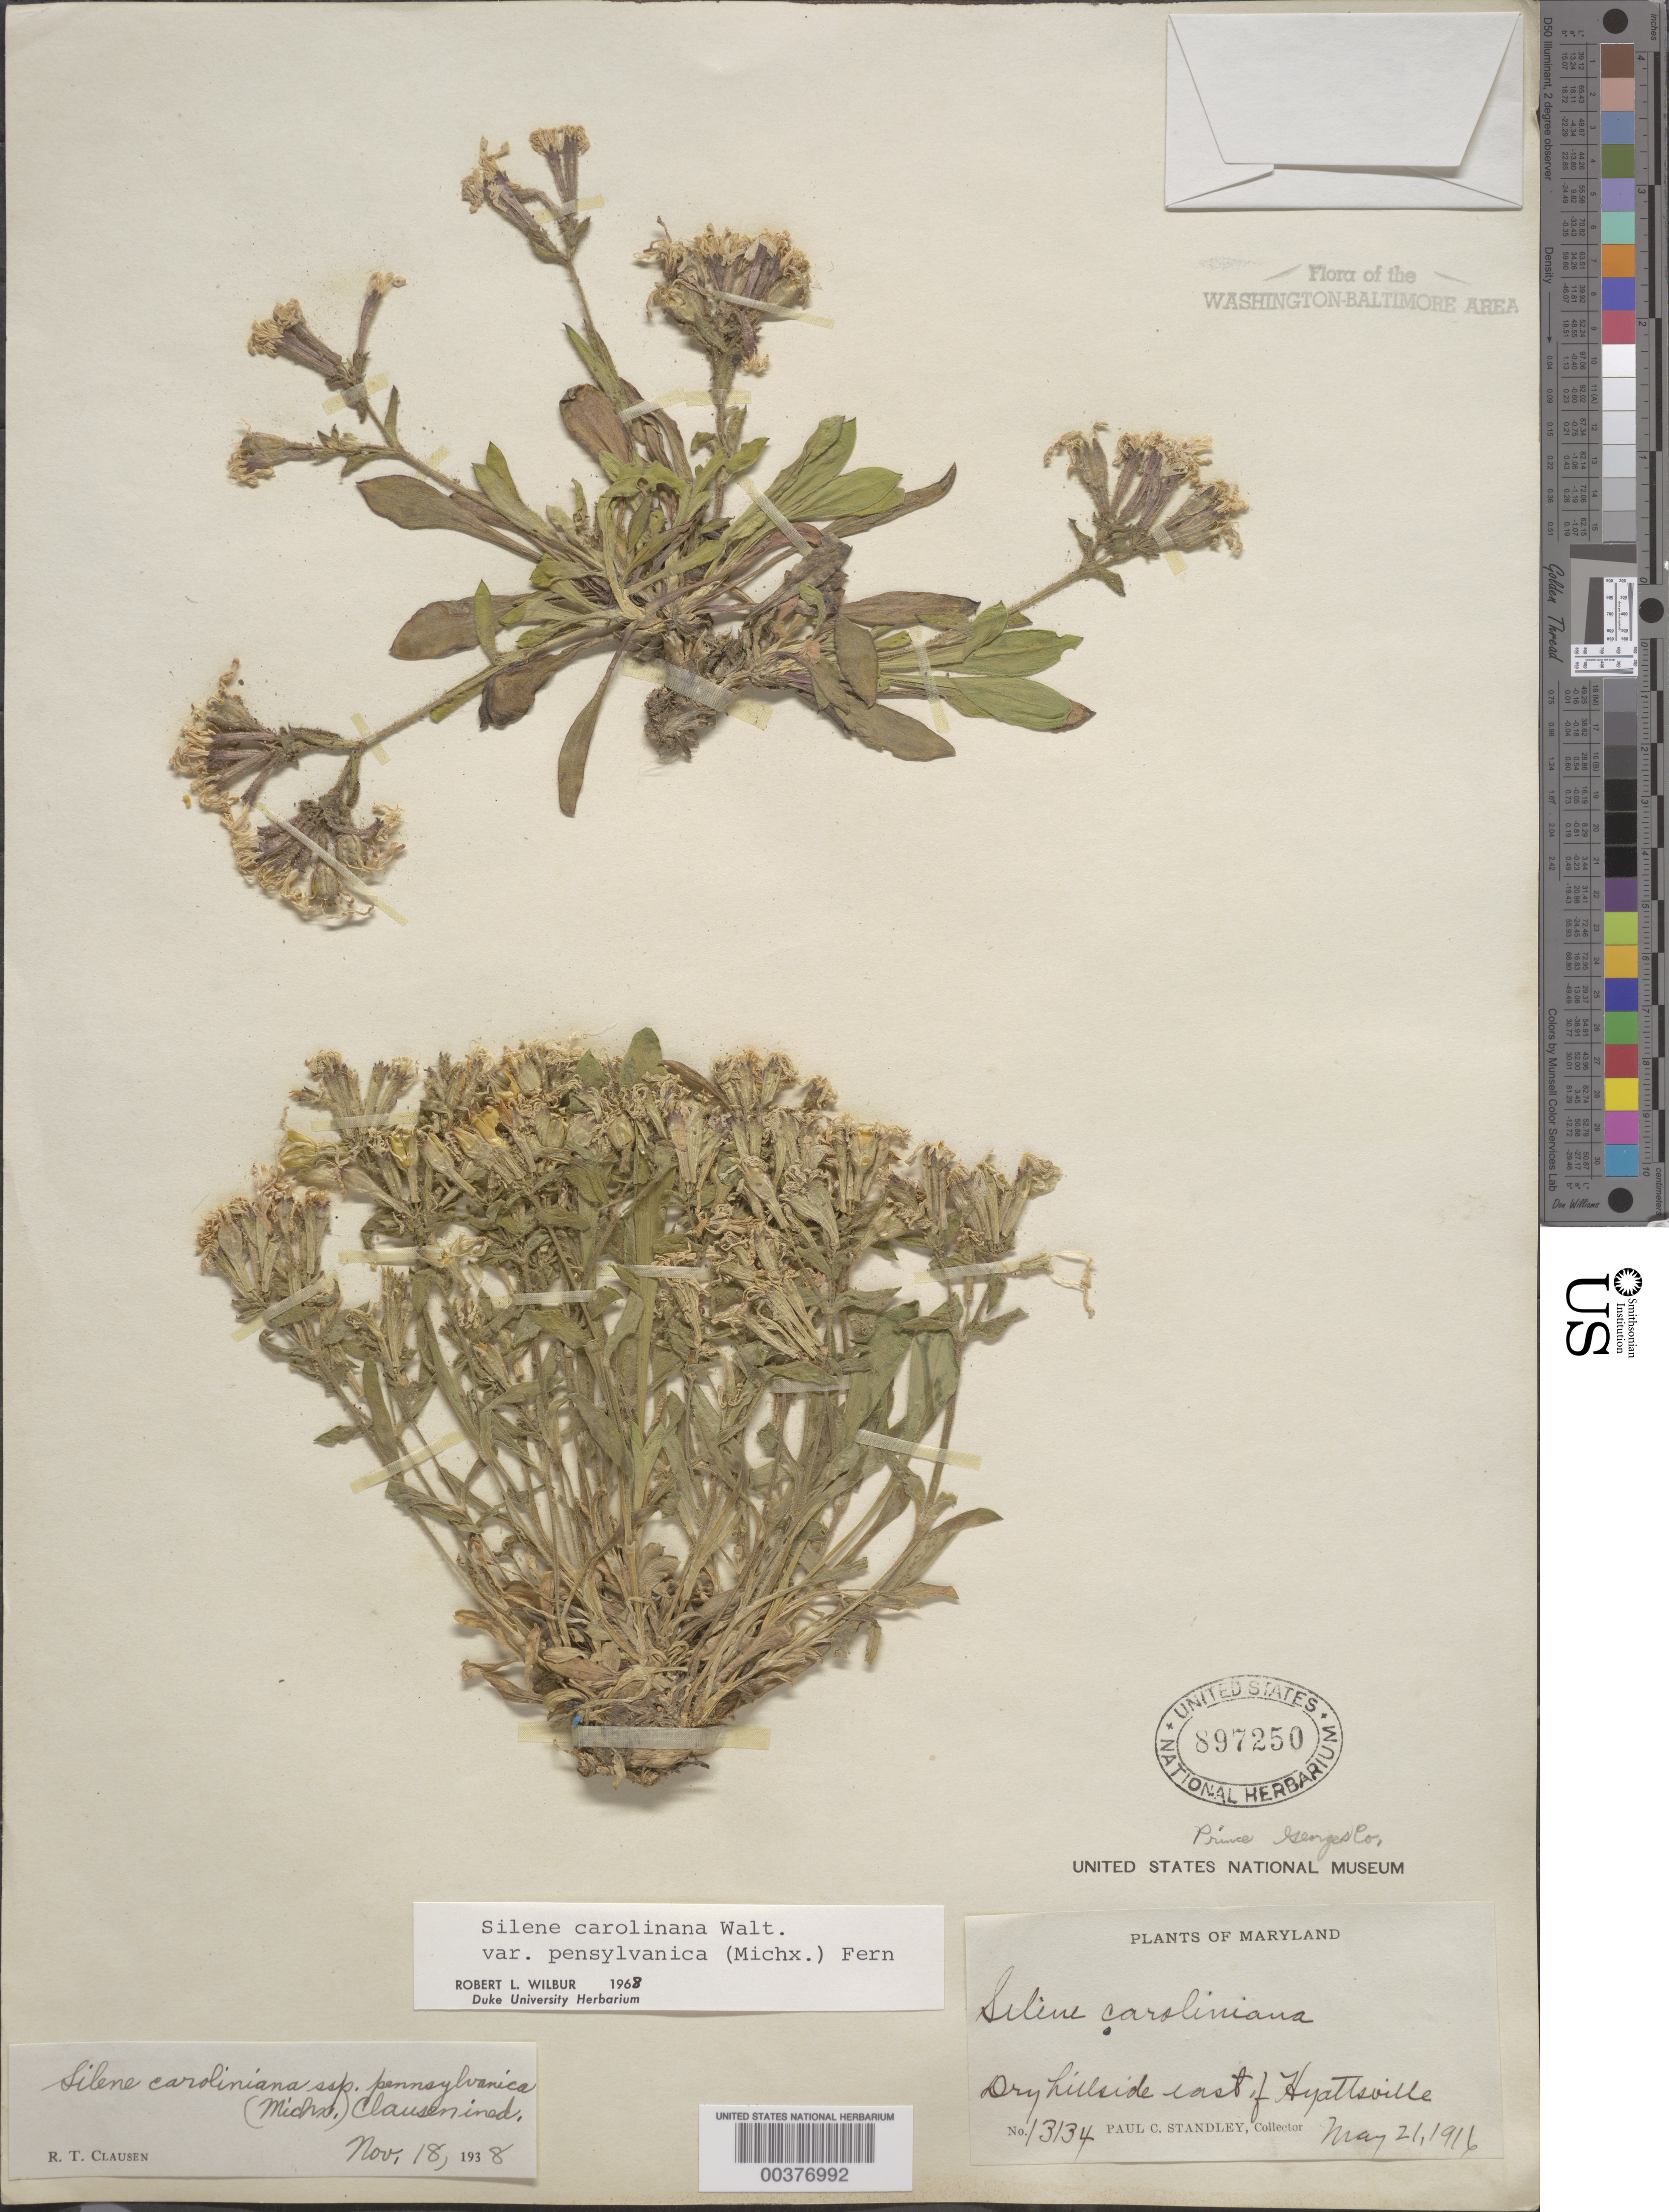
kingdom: Plantae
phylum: Tracheophyta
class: Magnoliopsida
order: Caryophyllales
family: Caryophyllaceae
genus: Silene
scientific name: Silene caroliniana var. pensylvanica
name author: (Michx.) Fernald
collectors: P. C. Standley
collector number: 13134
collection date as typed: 21 May 1916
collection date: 1916-05-21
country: United States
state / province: Maryland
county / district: Prince George's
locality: East of Hyattsville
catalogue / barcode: US 897250